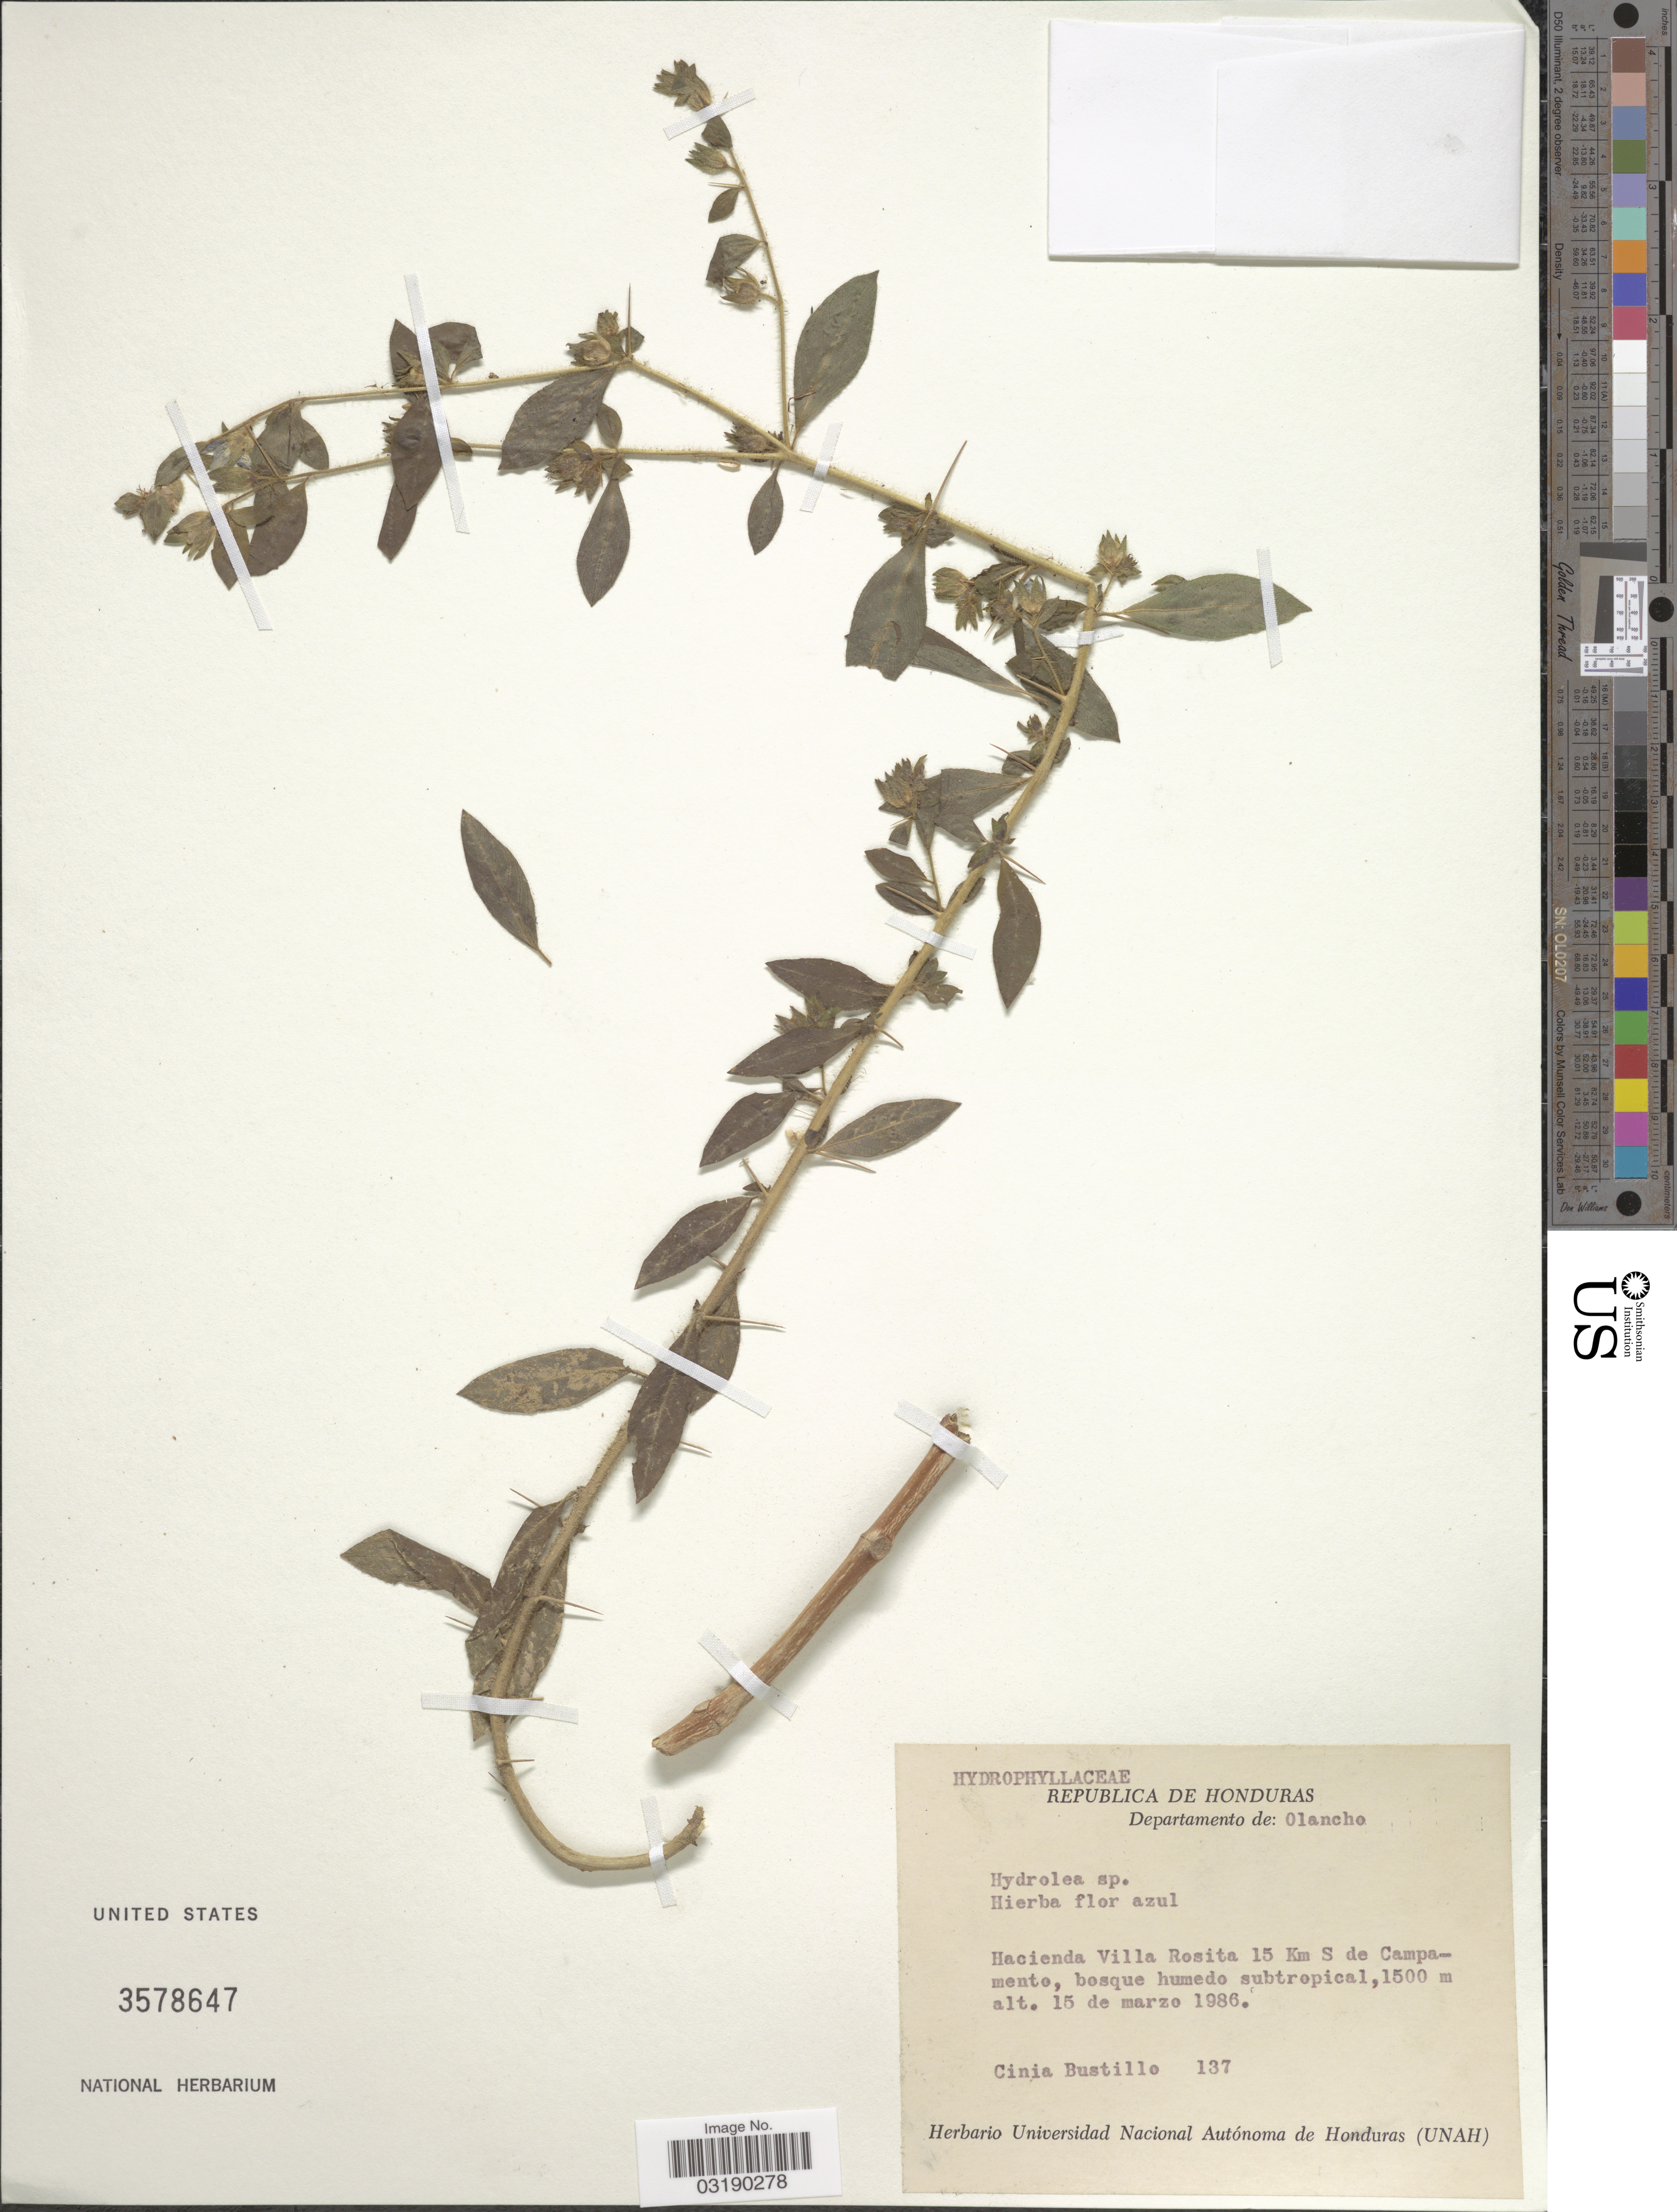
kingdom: Plantae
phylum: Tracheophyta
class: Magnoliopsida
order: Solanales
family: Hydroleaceae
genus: Hydrolea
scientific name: Hydrolea sp.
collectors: C. Bustillo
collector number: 137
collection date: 1986-03-15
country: Honduras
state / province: Olancho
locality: Republica de Honduras. Departamento de: Olancho. Hacienda Villa Rosita 15 Km S de Campamento.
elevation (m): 1500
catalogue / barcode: US 3578647